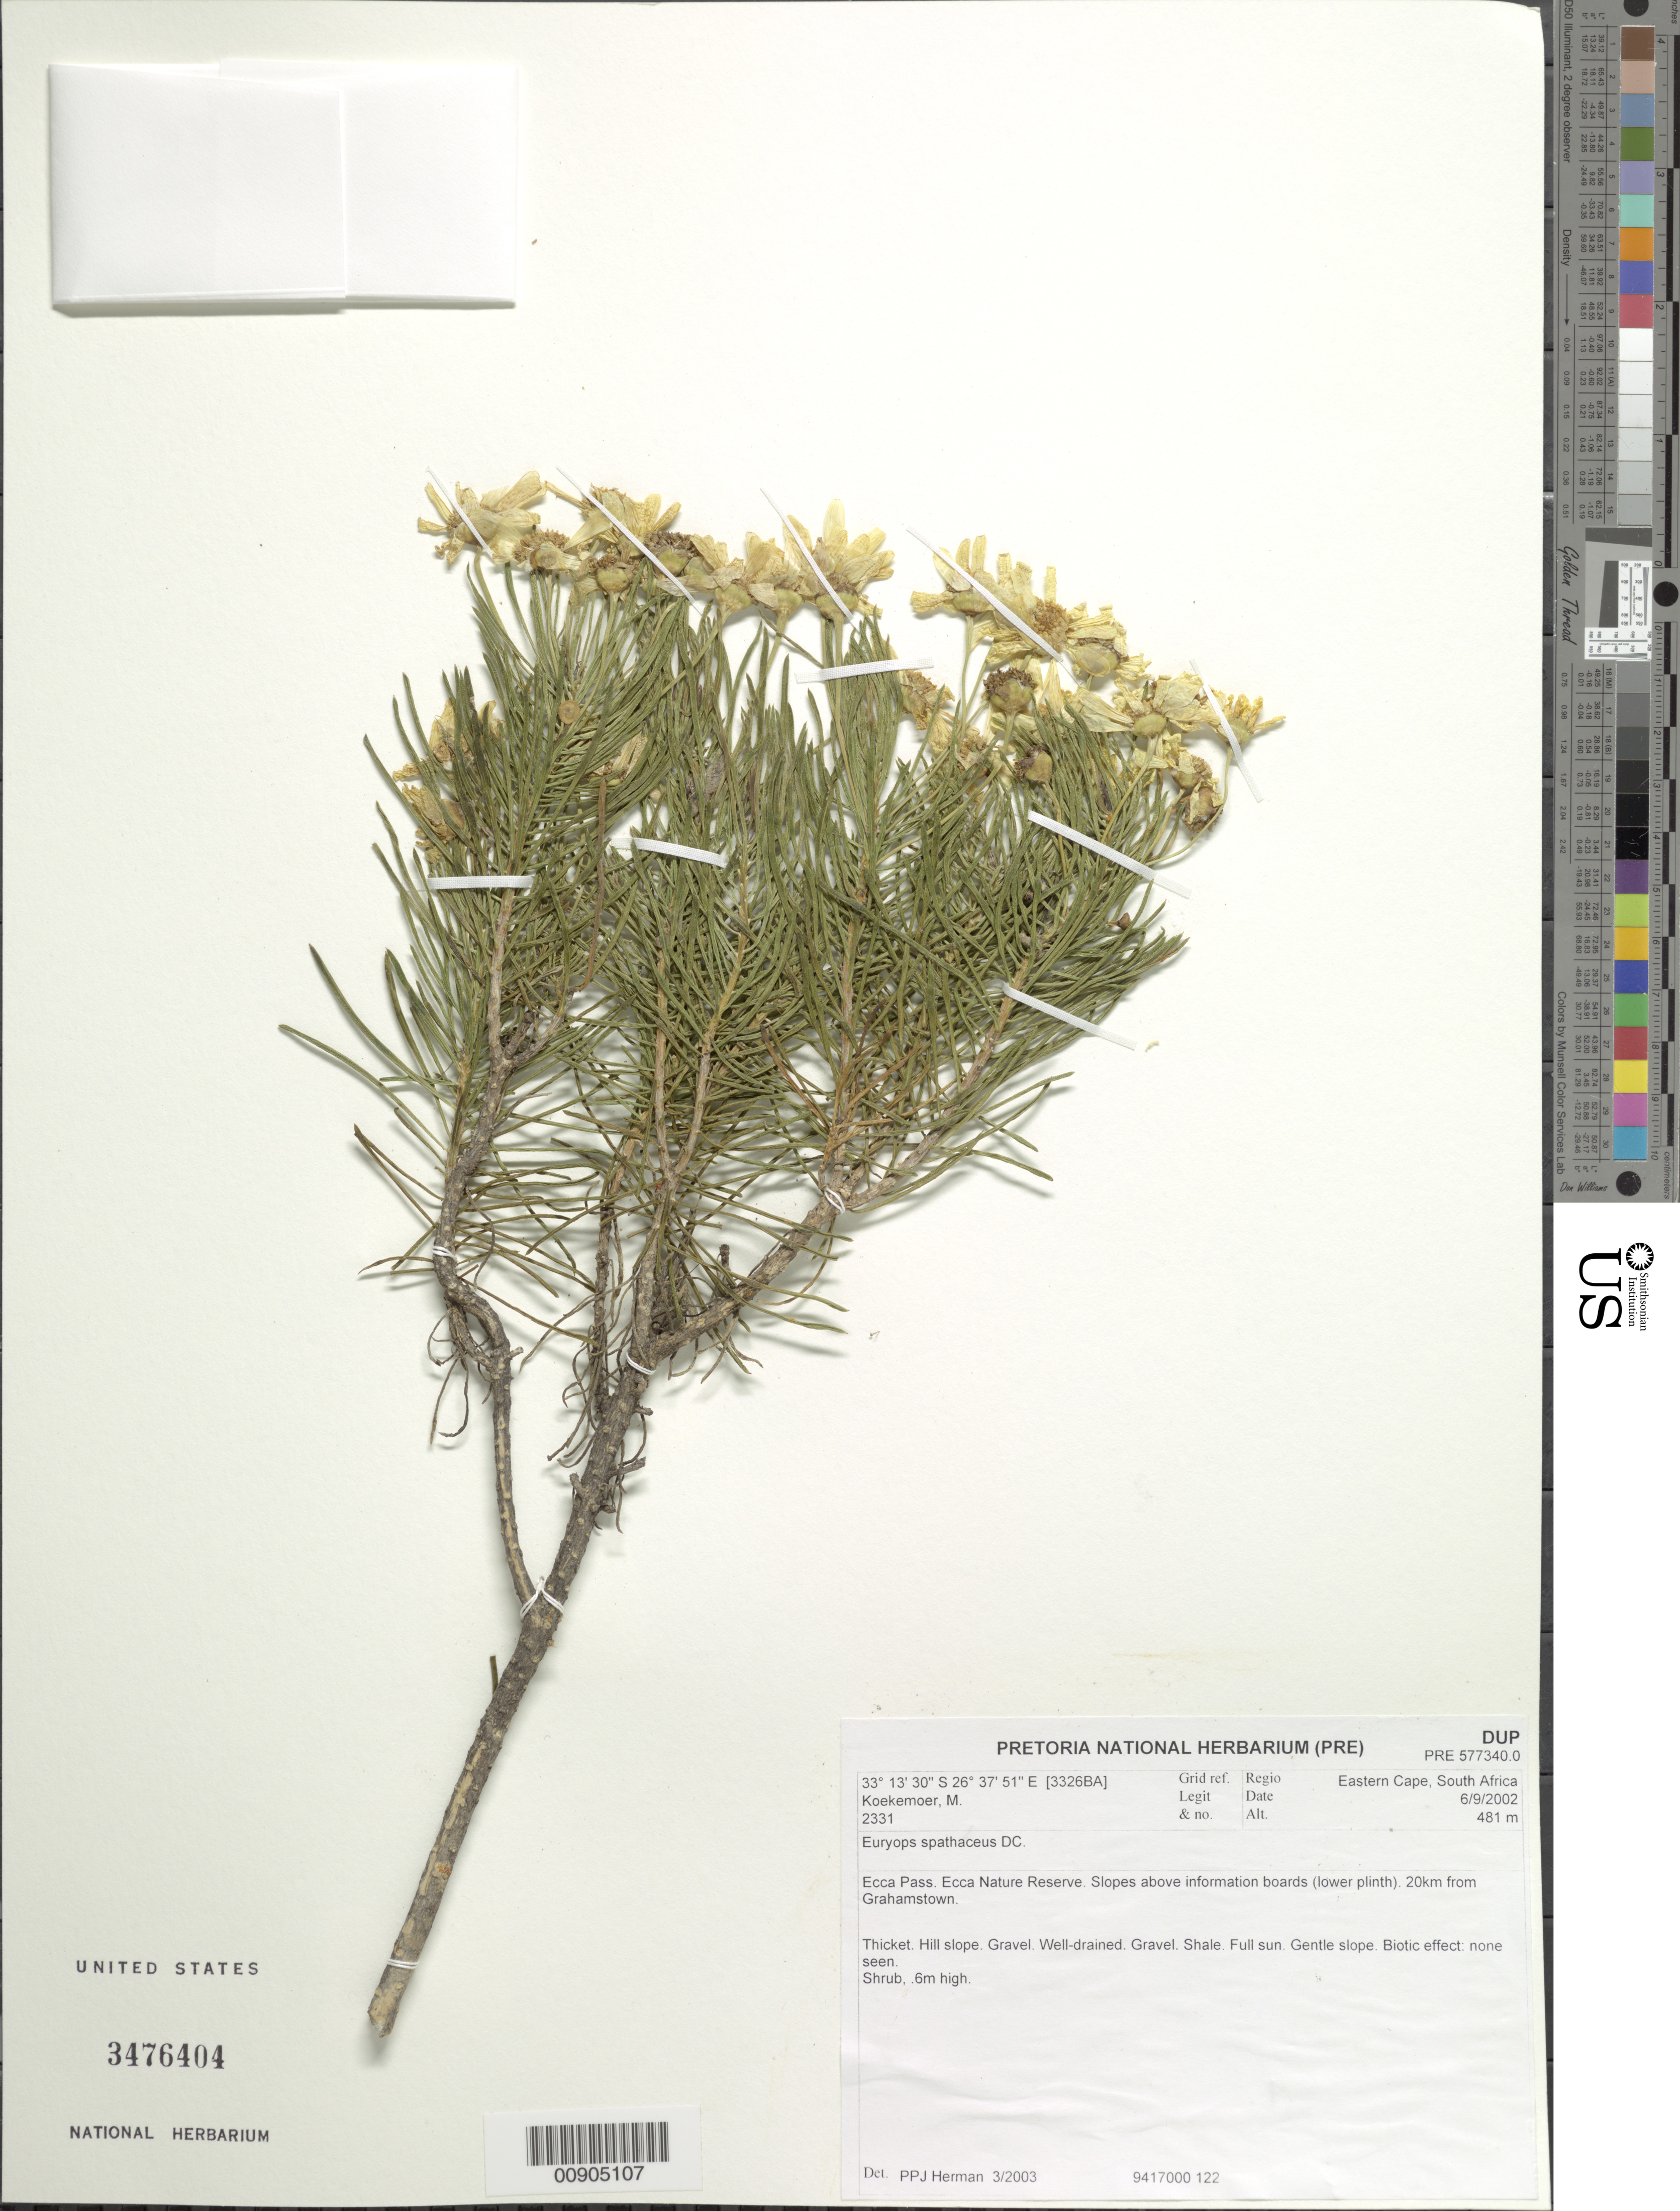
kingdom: Plantae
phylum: Tracheophyta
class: Magnoliopsida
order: Asterales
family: Asteraceae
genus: Euryops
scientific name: Euryops spathaceus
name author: DC.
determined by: Herman, P. P. J.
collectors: M. Koekemoer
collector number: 2331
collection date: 2002-09-06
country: South Africa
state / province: Eastern Cape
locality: Ecca Pass, Ecca Nature Reserve, 20 km from Grahamstown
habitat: Thicket, hill slope, gravel, shale, well-drained, full sun, gentle slope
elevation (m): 481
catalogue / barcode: US 3476404